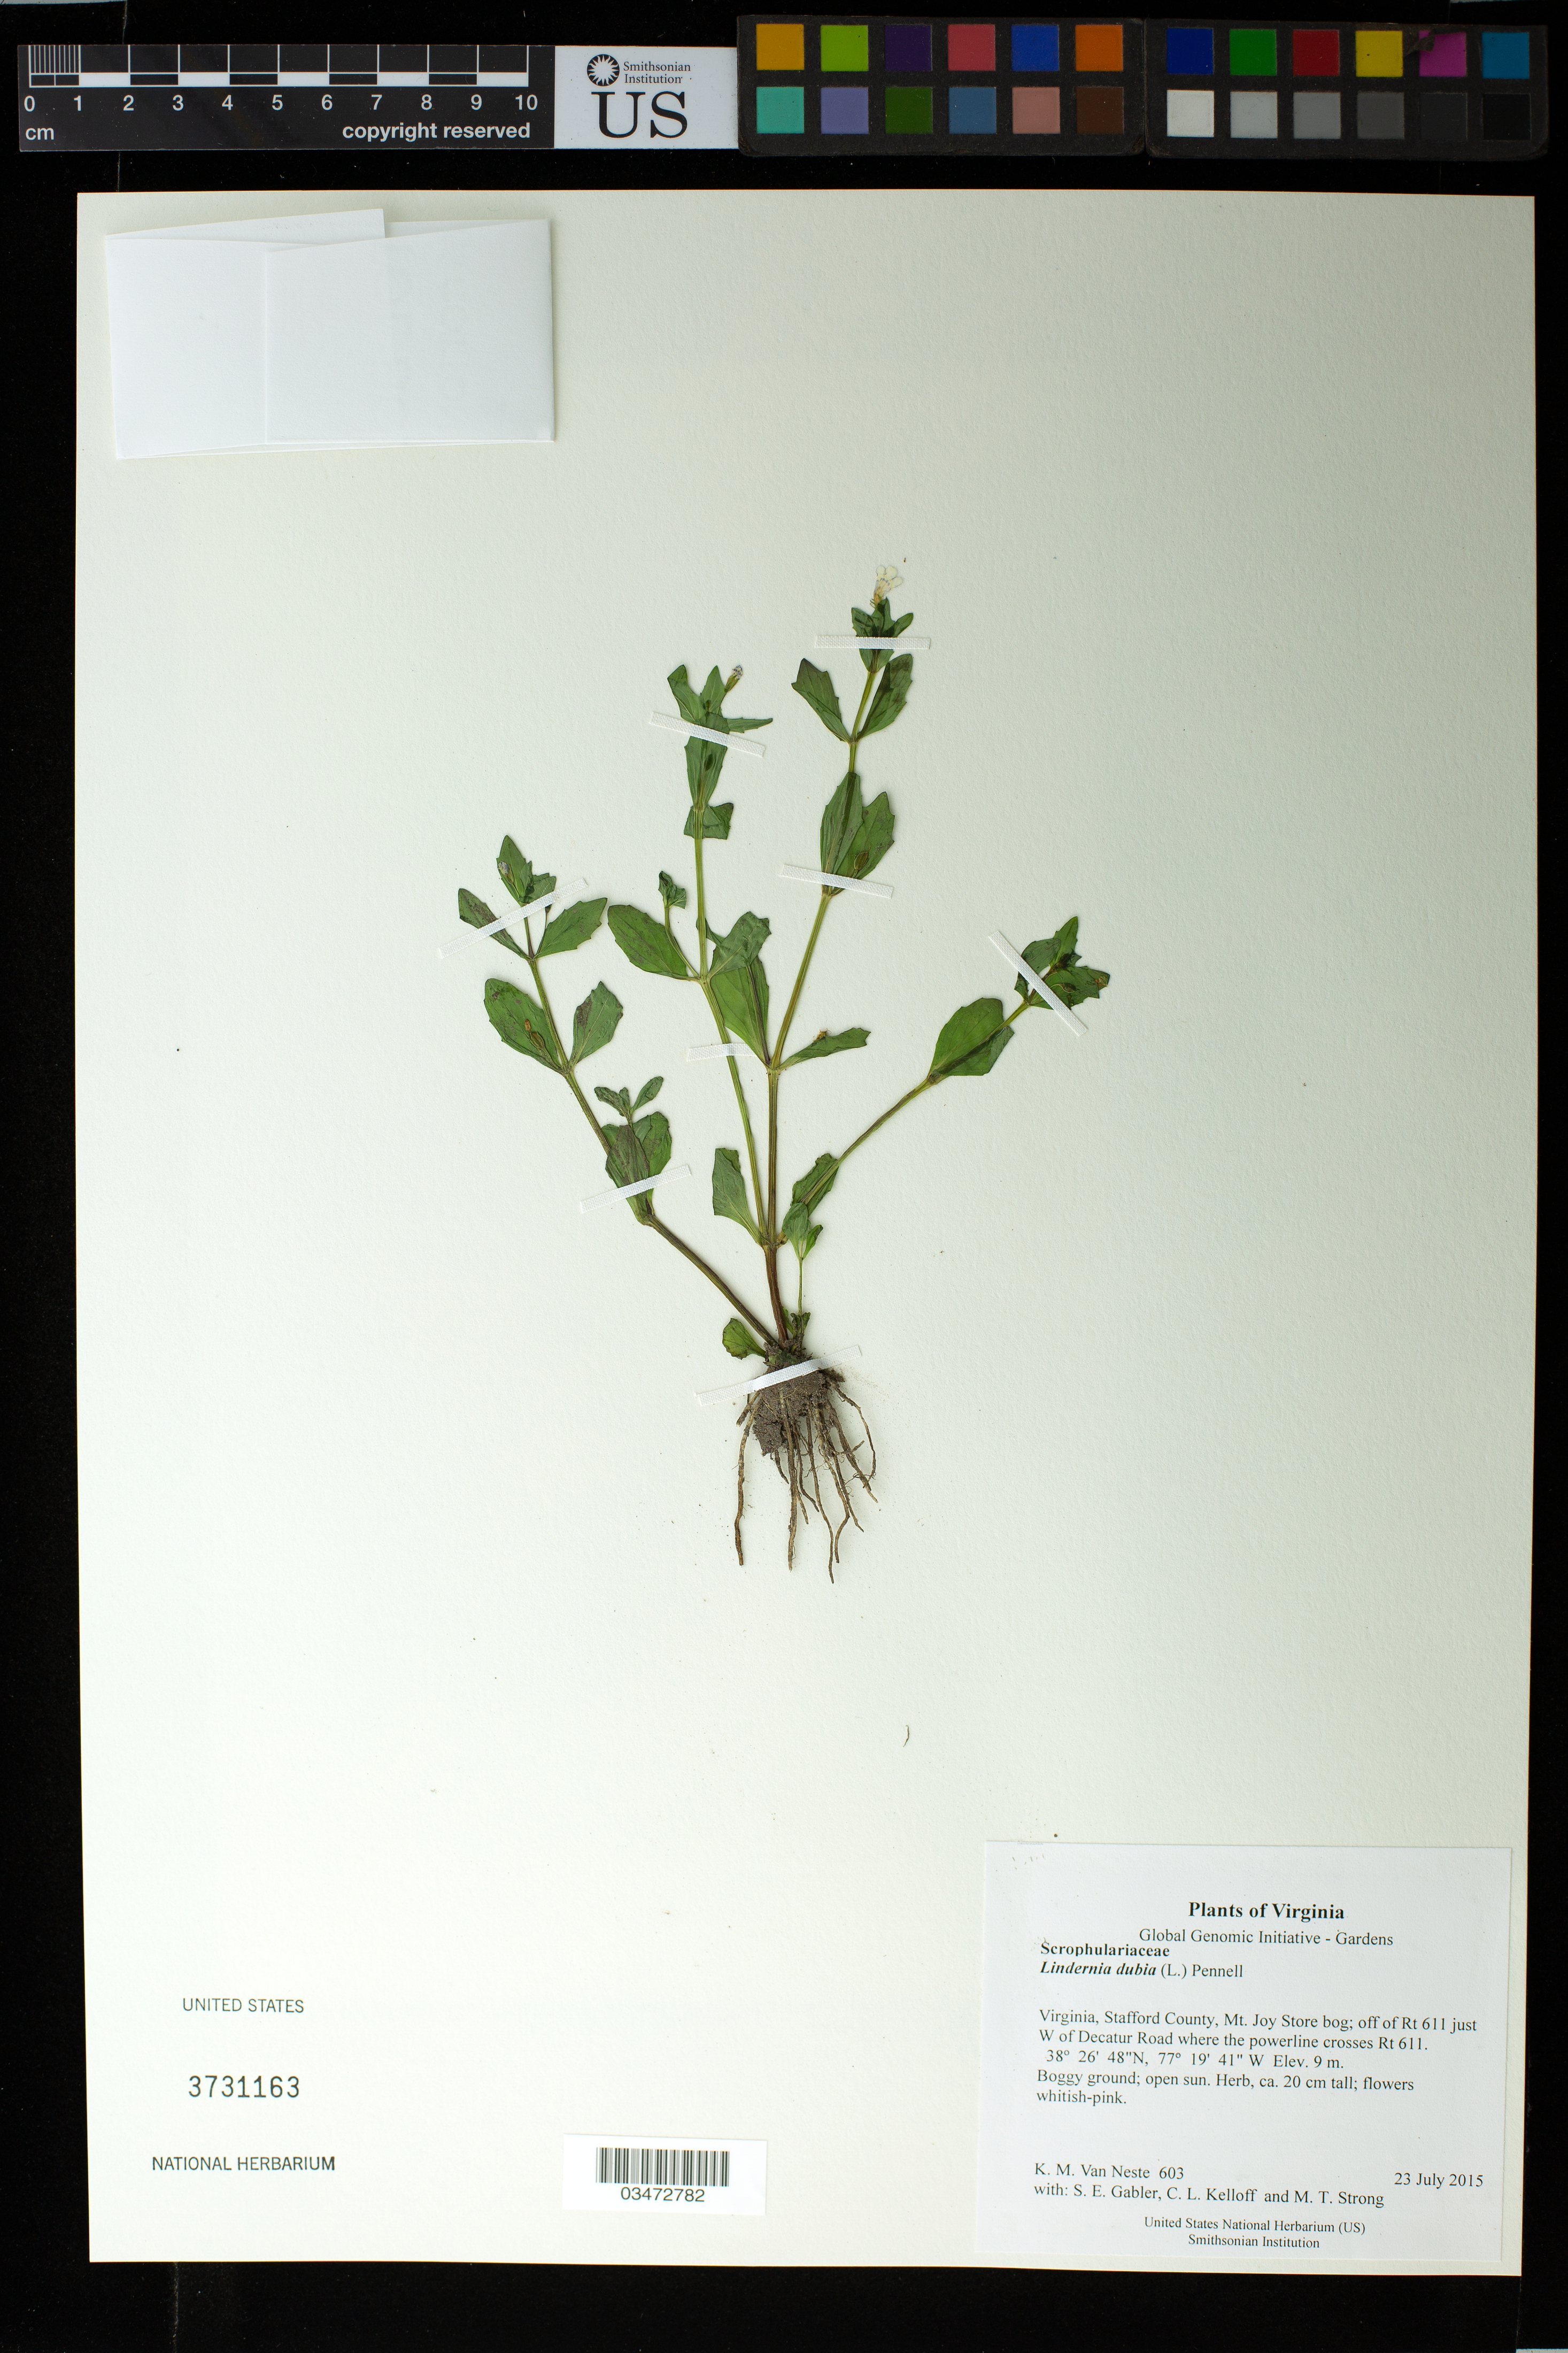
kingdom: Plantae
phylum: Tracheophyta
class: Magnoliopsida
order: Lamiales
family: Linderniaceae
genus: Lindernia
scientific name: Lindernia dubia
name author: (L.) Pennell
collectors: K. M. Van Neste, S. E. Gabler, C. L. Kelloff & M. T. Strong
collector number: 603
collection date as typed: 23 July 2015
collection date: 2015-07-23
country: United States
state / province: Virginia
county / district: Stafford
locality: Mt. Joy Store bog; off of Rt 611 just W of Decatur Road where the powerline crosses Rt 611.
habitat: Boggy ground; open sun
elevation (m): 9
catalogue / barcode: US 3731163